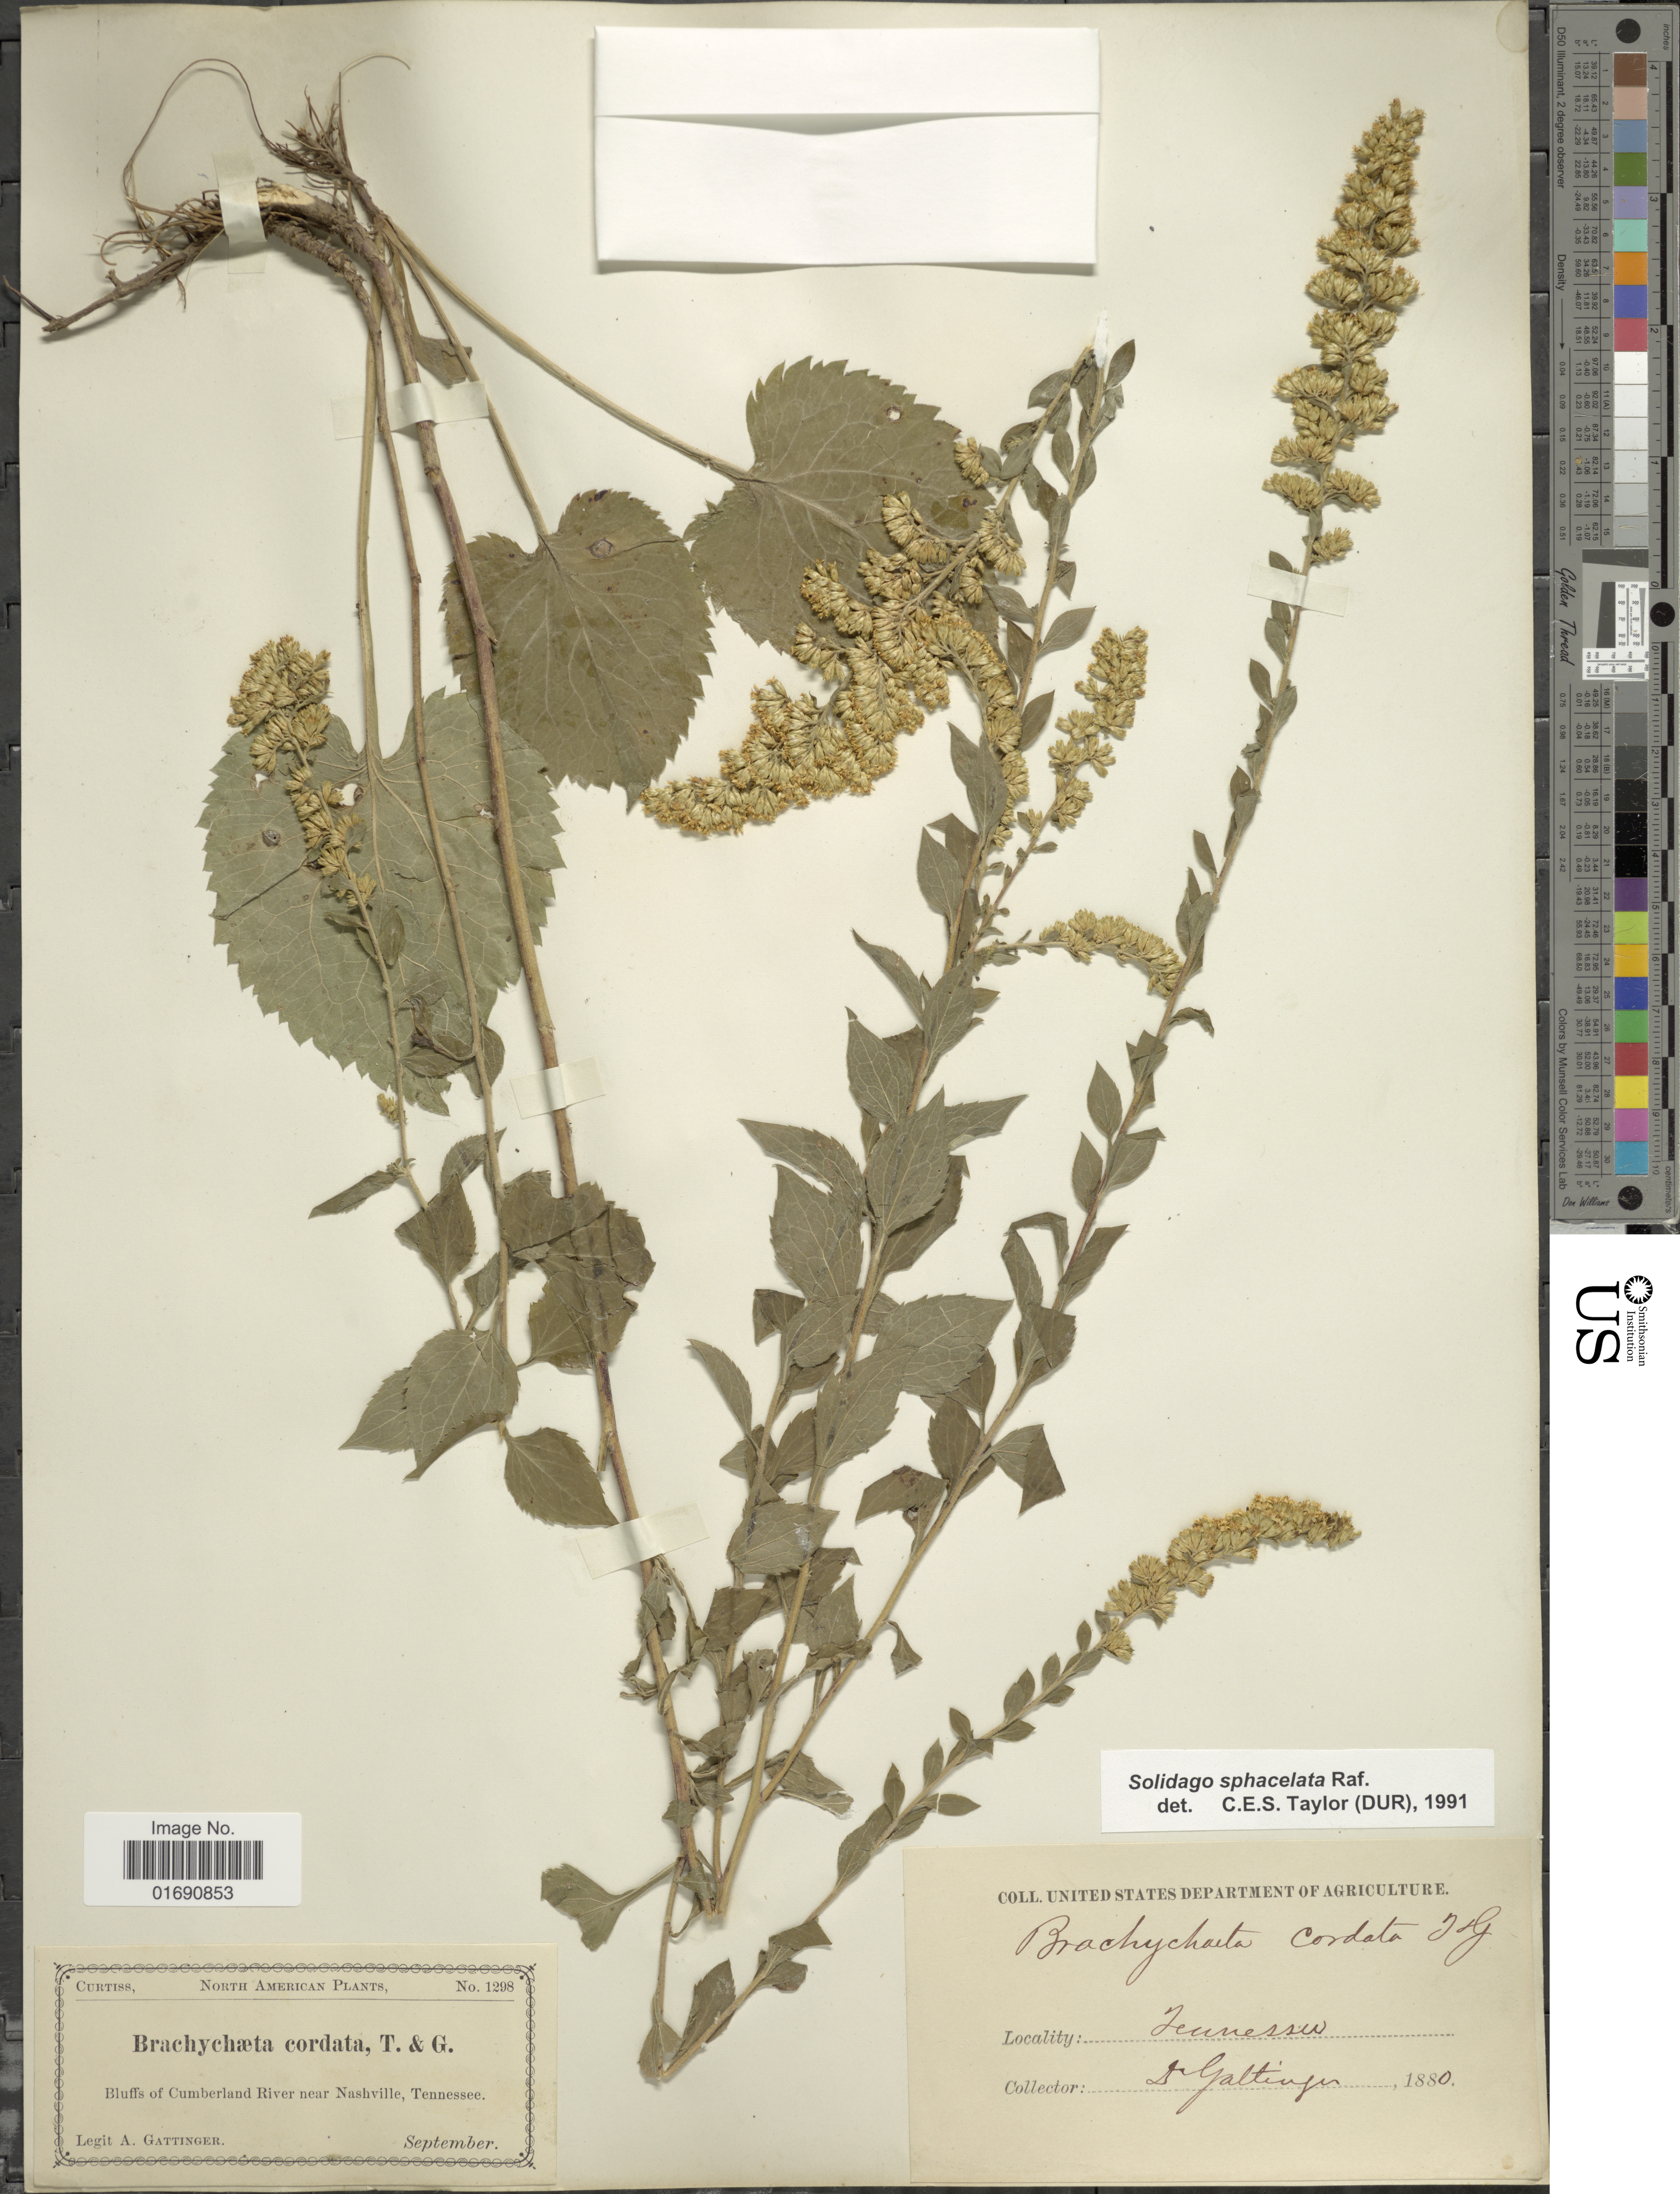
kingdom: Plantae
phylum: Tracheophyta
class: Magnoliopsida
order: Asterales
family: Asteraceae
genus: Solidago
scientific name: Solidago sphacelata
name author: Raf.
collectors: A. Gattinger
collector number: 1298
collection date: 1880-09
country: United States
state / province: Tennessee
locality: Bluffs of Cumberland River near Nashville